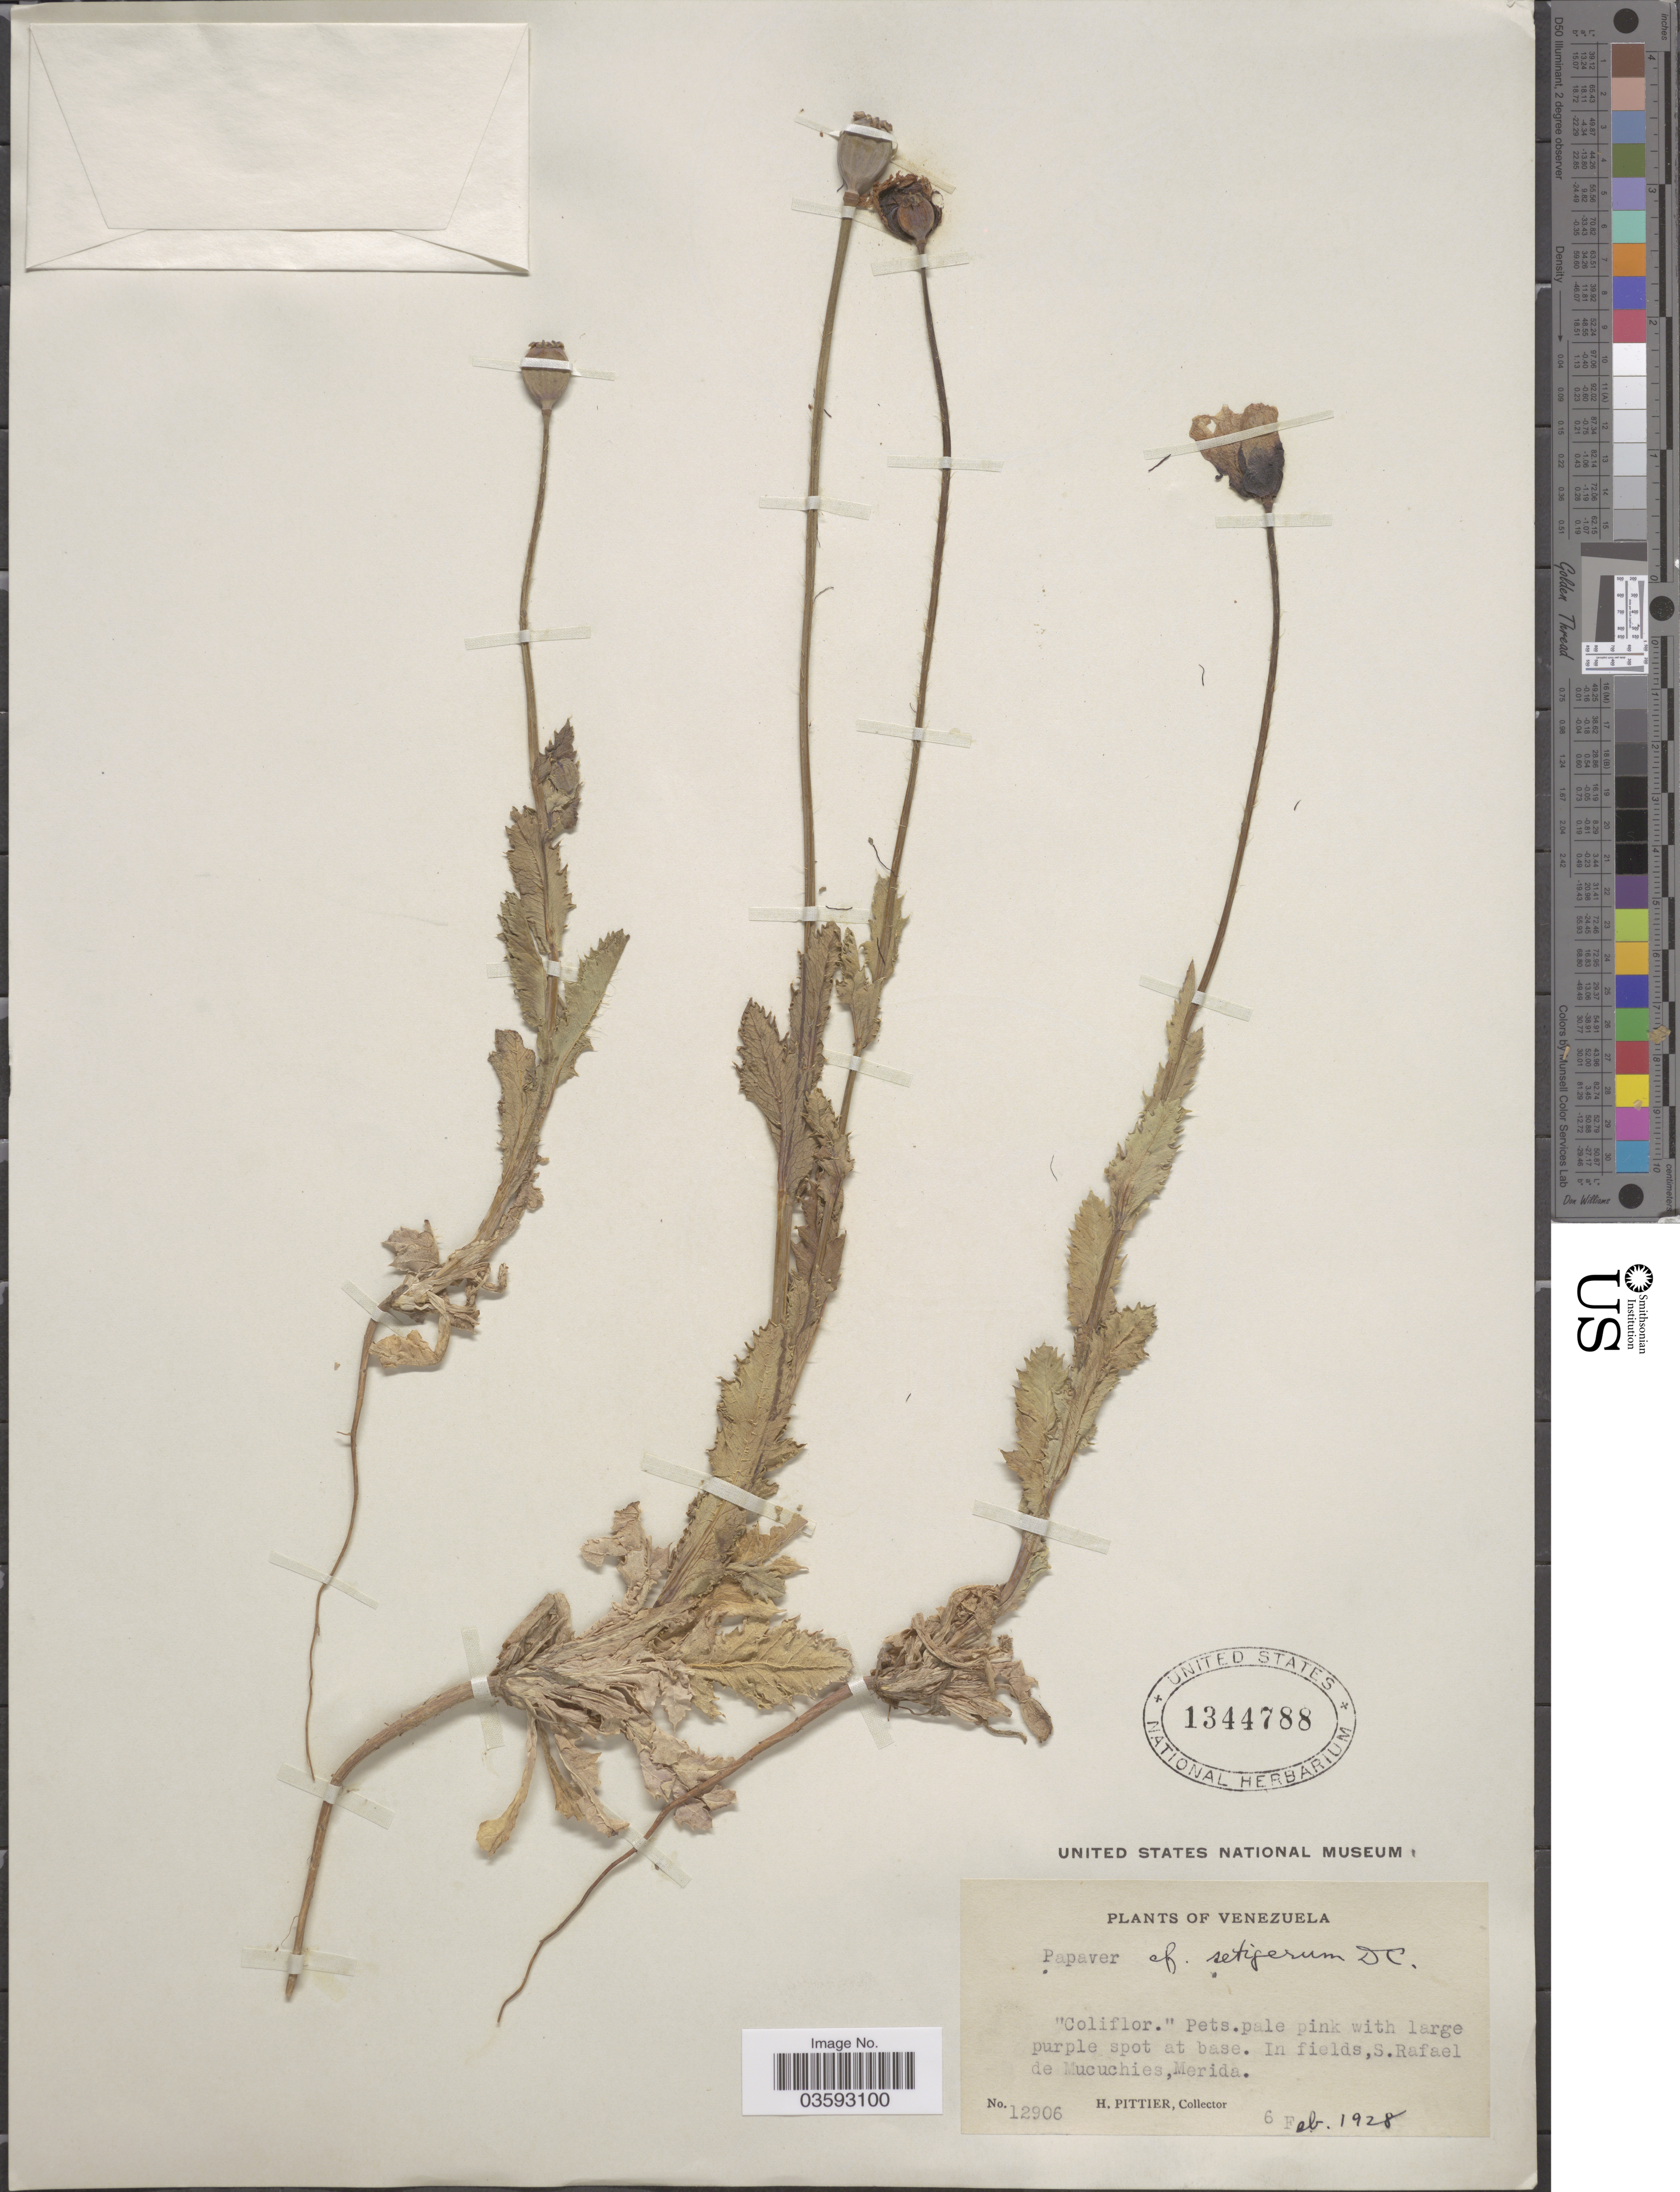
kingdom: Plantae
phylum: Tracheophyta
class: Magnoliopsida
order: Ranunculales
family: Papaveraceae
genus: Papaver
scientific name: Papaver setigerum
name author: DC.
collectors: H. F. Pittier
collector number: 12906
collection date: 1928-02-06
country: Venezuela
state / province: Mérida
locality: In fields, S.Rafael de Mucuchies.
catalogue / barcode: US 1344788